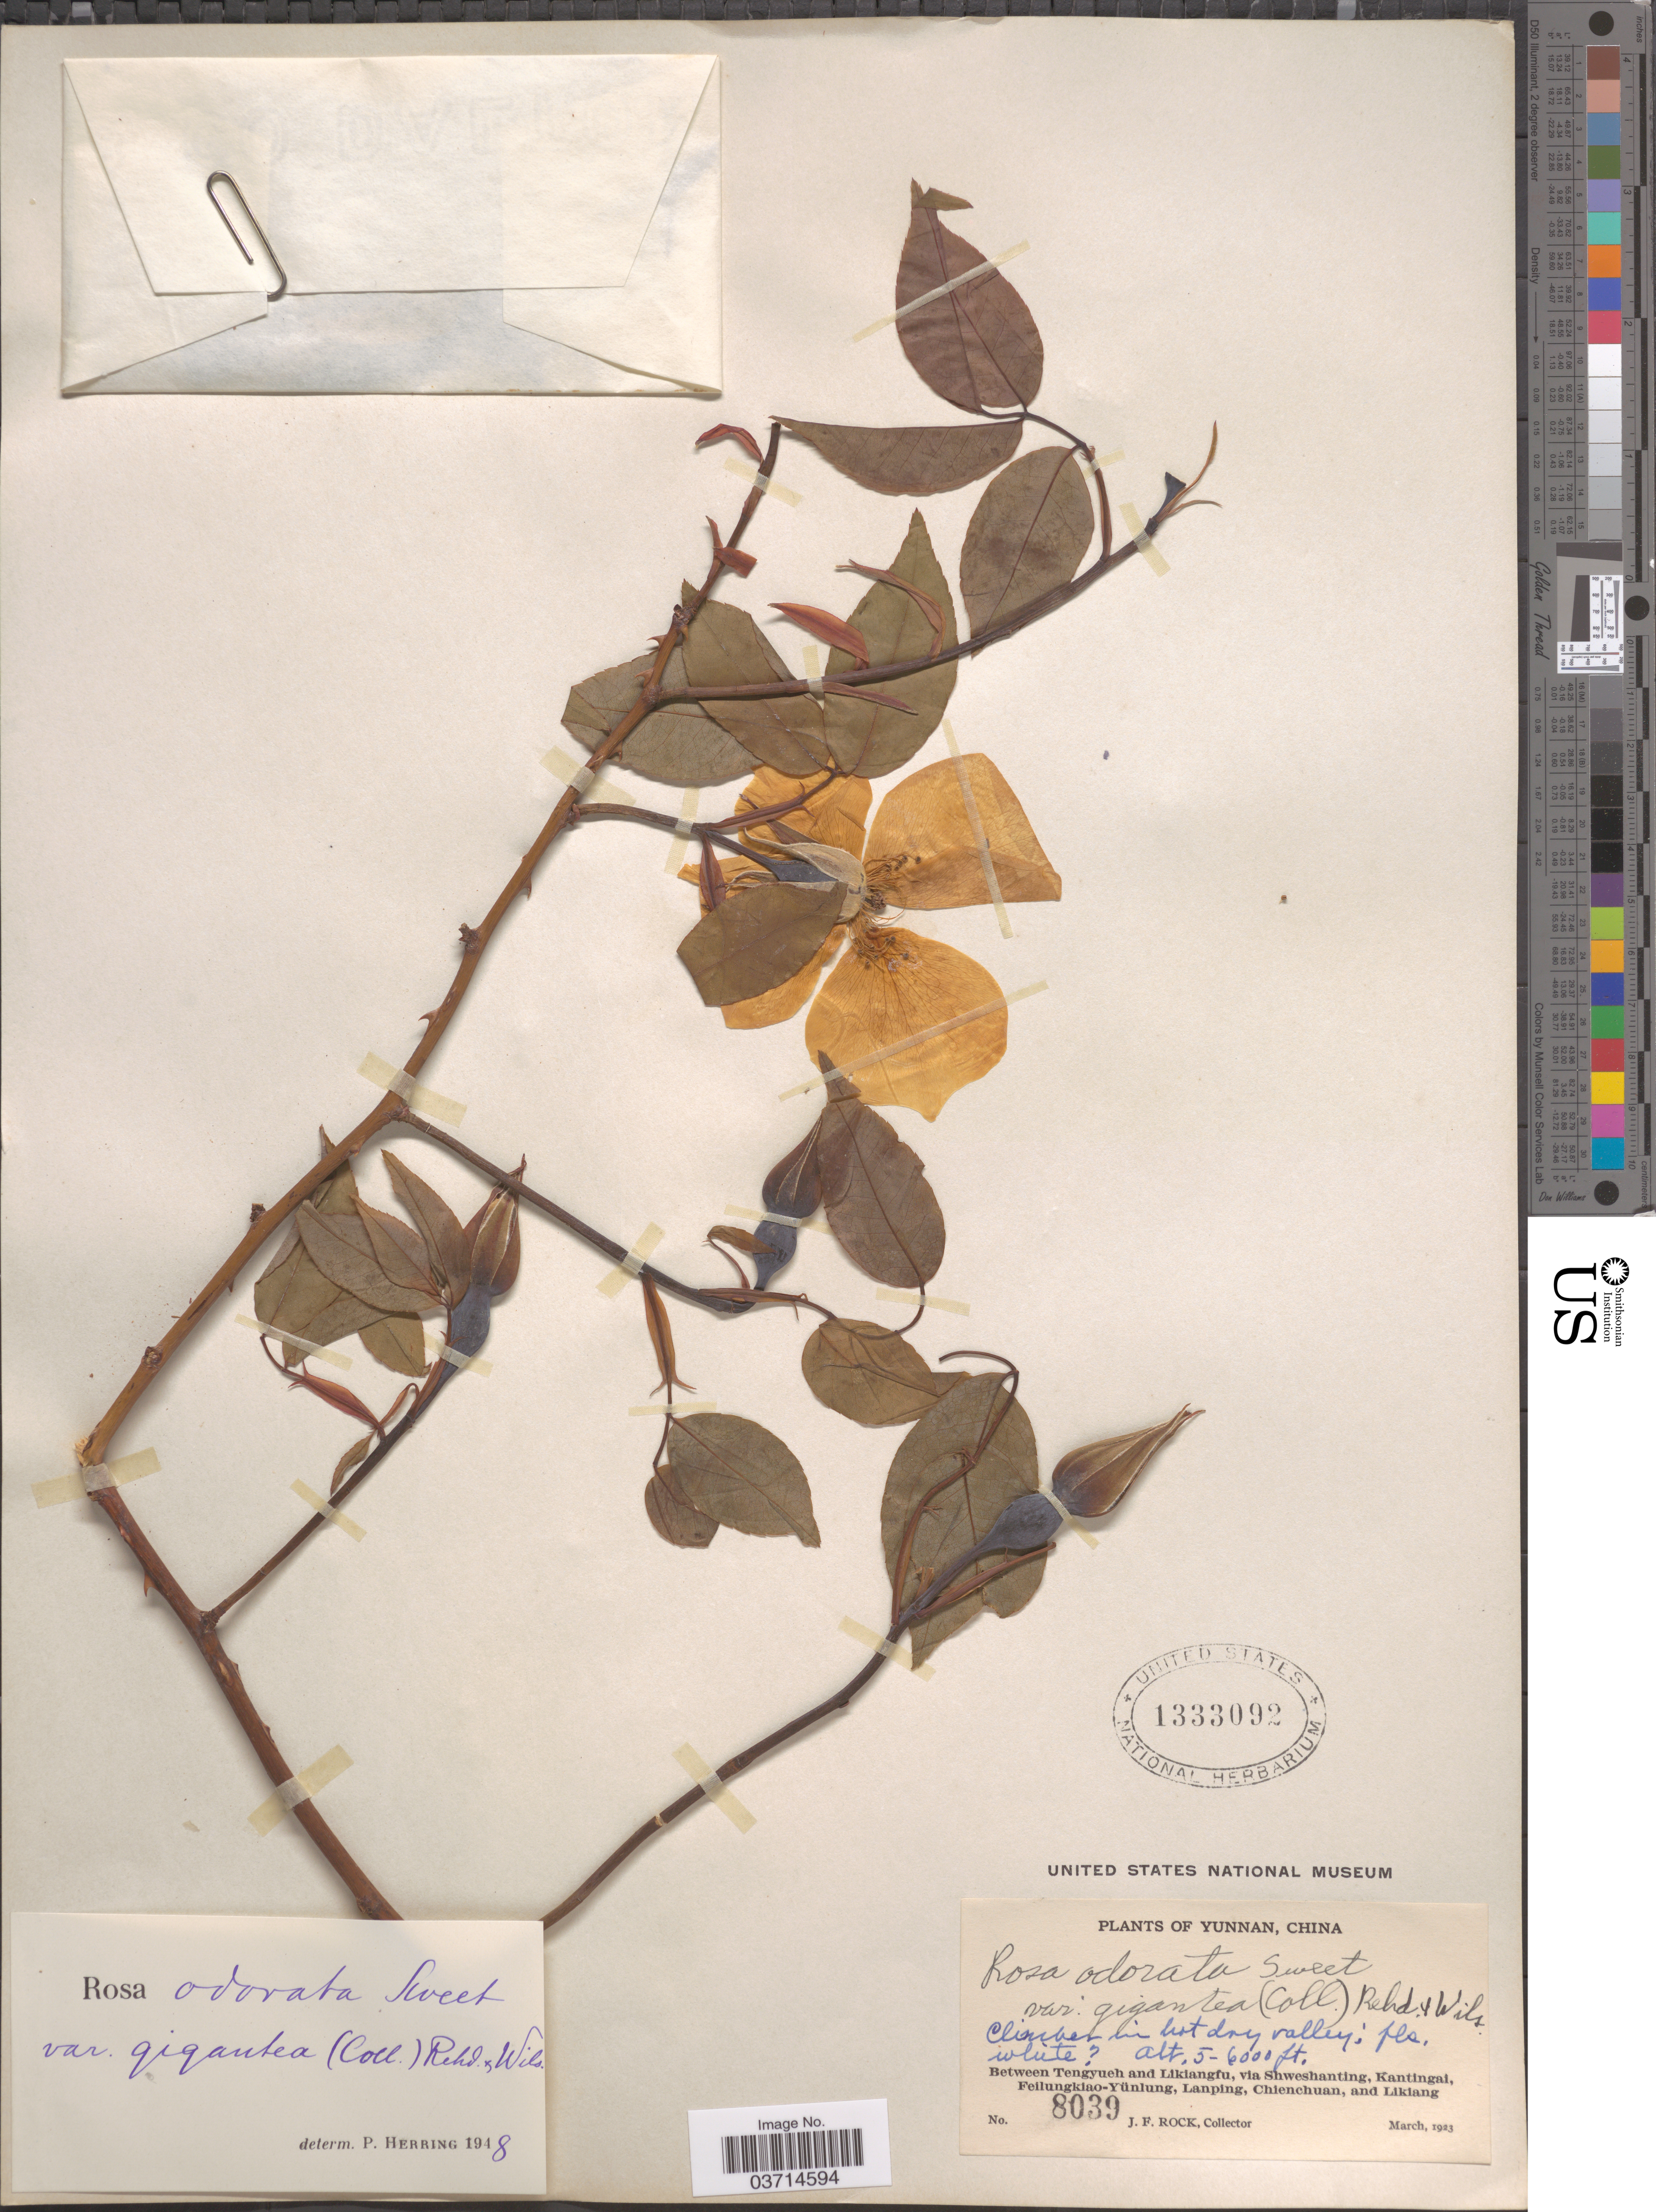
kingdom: Plantae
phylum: Tracheophyta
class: Magnoliopsida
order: Rosales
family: Rosaceae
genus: Rosa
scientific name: Rosa x odorata var. gigantea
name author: (Collett ex Crép.) Rehder & E.H. Wilson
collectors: J. Rock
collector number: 8039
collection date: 1923-03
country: China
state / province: Yunnan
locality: Between Tengyueh and Likiangfu, via Shweshanting, Kantingai, Feilungkiao-Yünlung, Lanping, Chienchuan, and Likiang.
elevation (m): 1524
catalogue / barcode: US 1333092